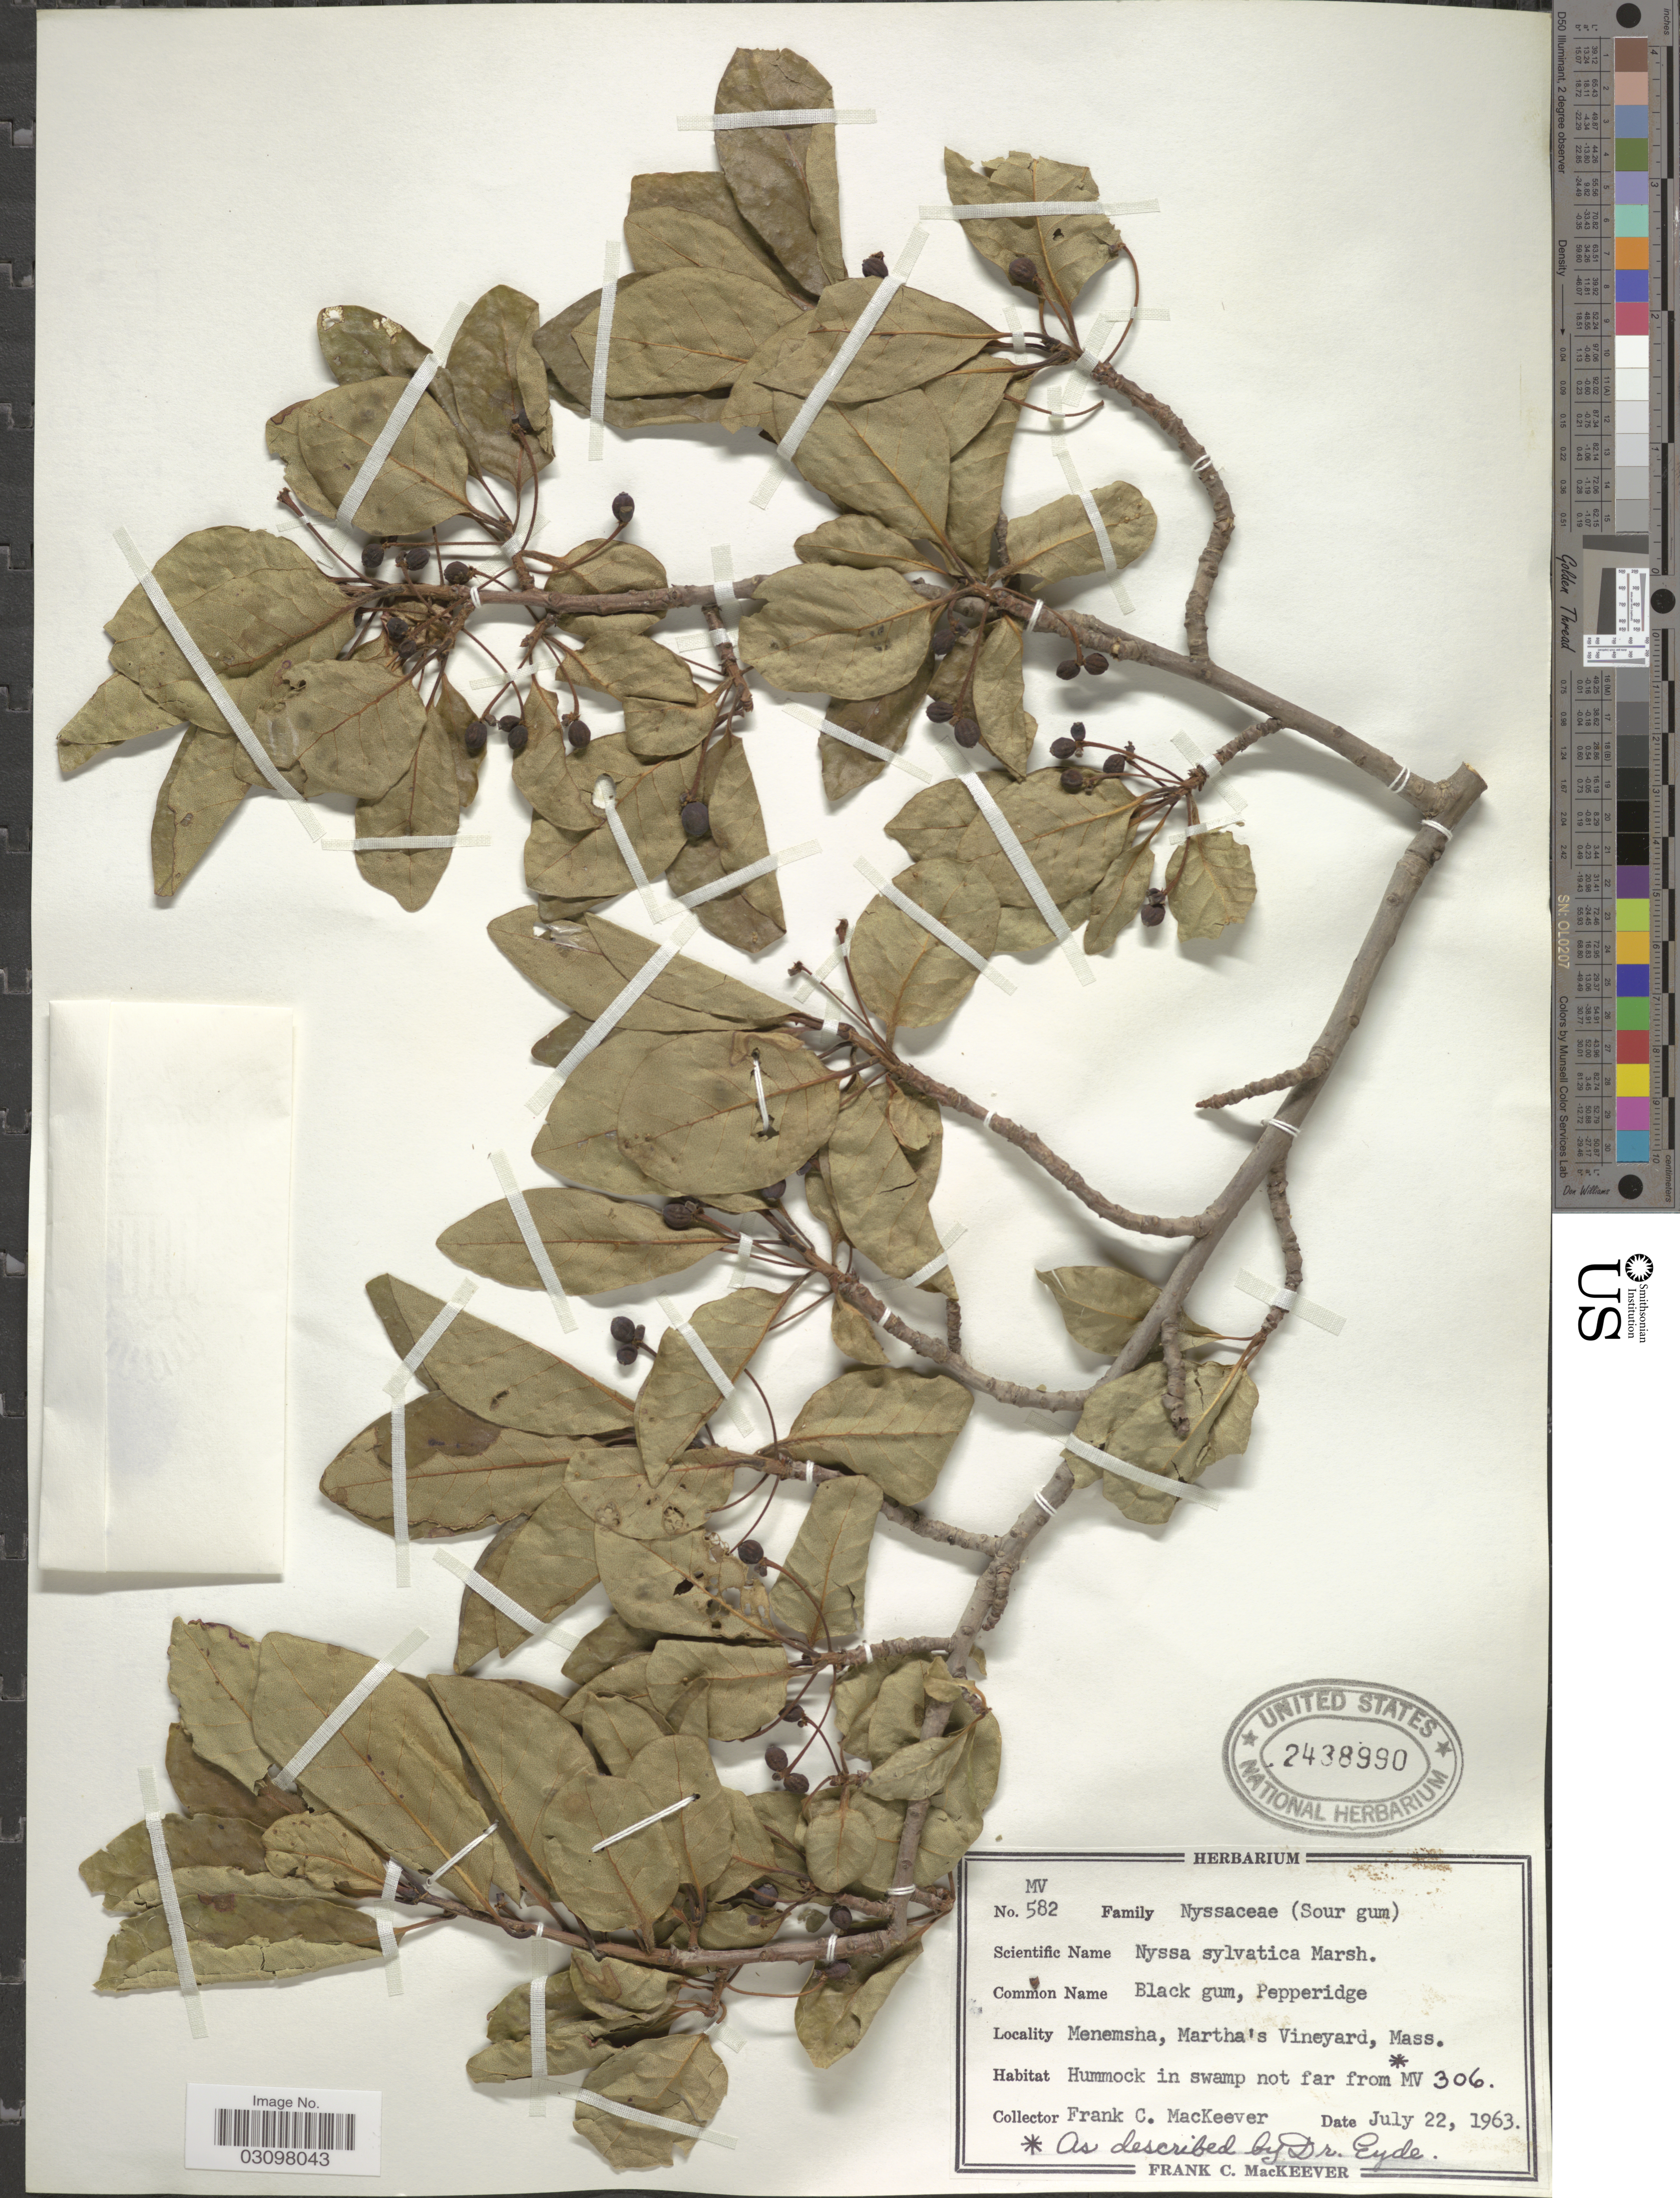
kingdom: Plantae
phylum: Tracheophyta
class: Magnoliopsida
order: Cornales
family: Nyssaceae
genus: Nyssa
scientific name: Nyssa sylvatica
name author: Marshall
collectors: F. C. MacKeever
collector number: MV582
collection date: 1963-07-22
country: United States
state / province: Massachusetts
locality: Menemsha, Martha's Vineyard, Mass.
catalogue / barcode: US 2438990